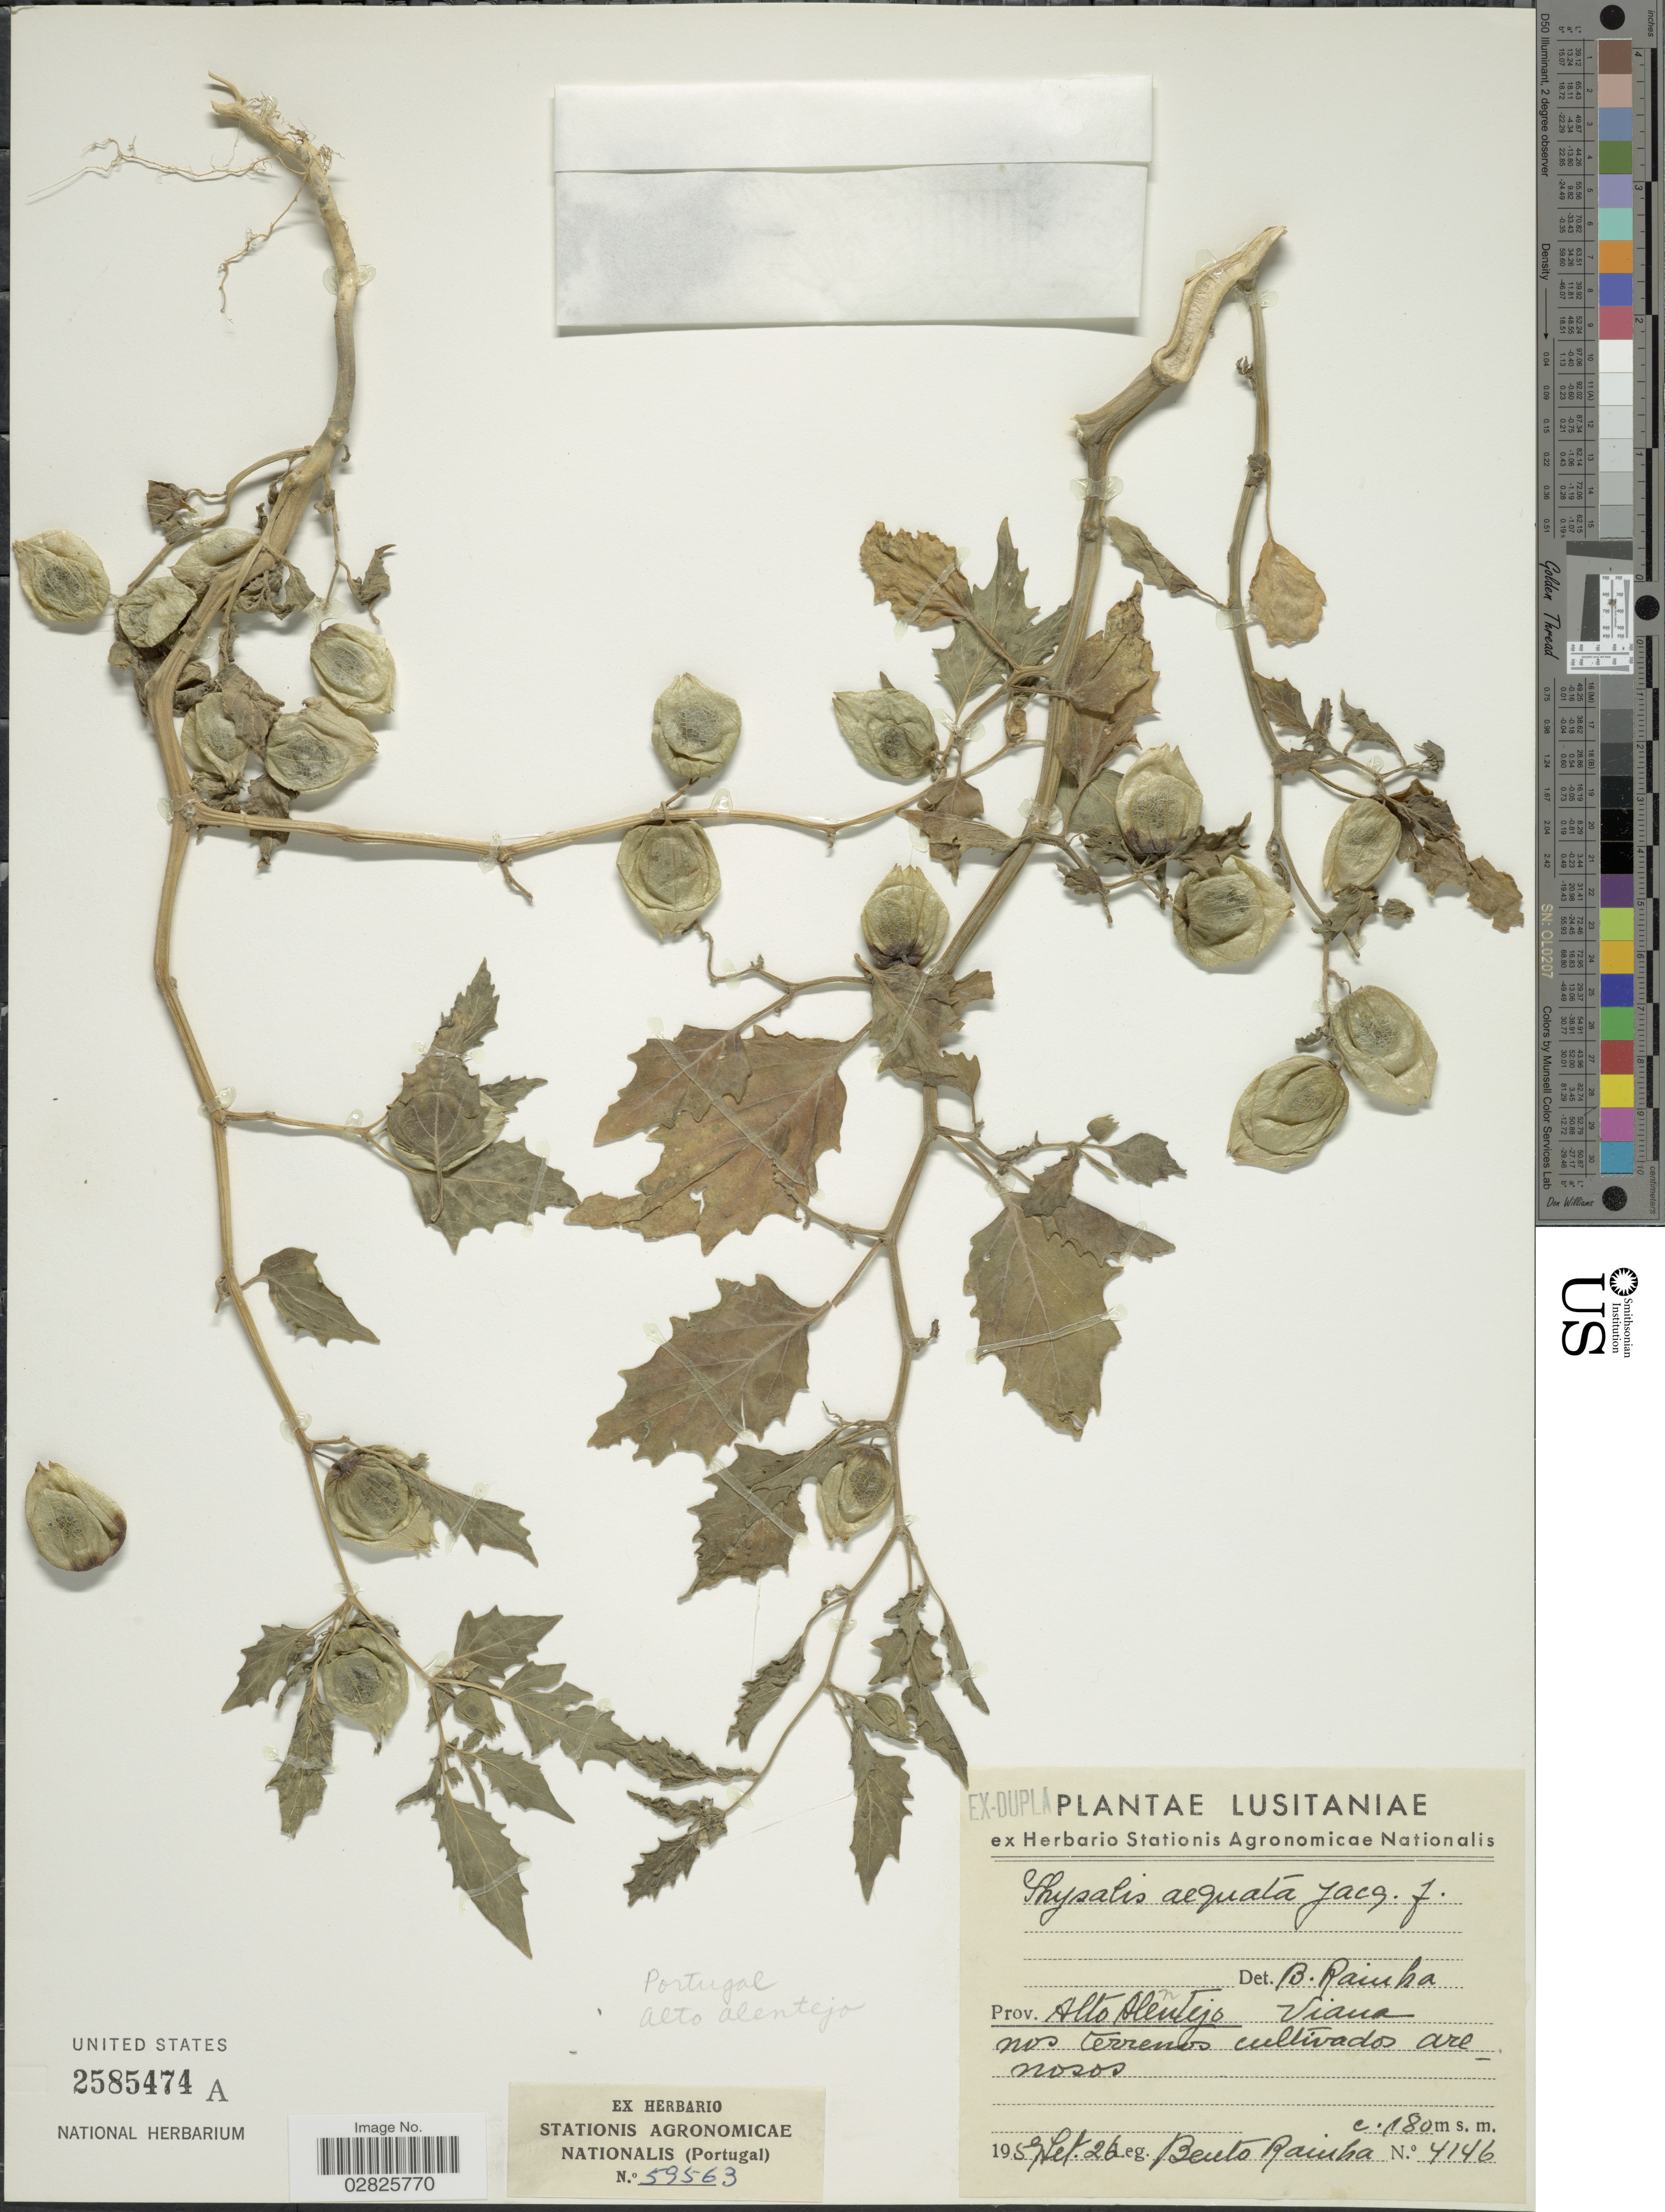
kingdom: Plantae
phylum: Tracheophyta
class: Magnoliopsida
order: Solanales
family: Solanaceae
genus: Physalis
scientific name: Physalis aequata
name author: J. Jacq. ex Nees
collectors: B. Rainha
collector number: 4146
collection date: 1957-09-26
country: Portugal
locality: Lusitaniae. Prov. Alto Alentejo. Viana nos terrenos cultivados arenosos.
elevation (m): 180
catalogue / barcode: US 2585474A